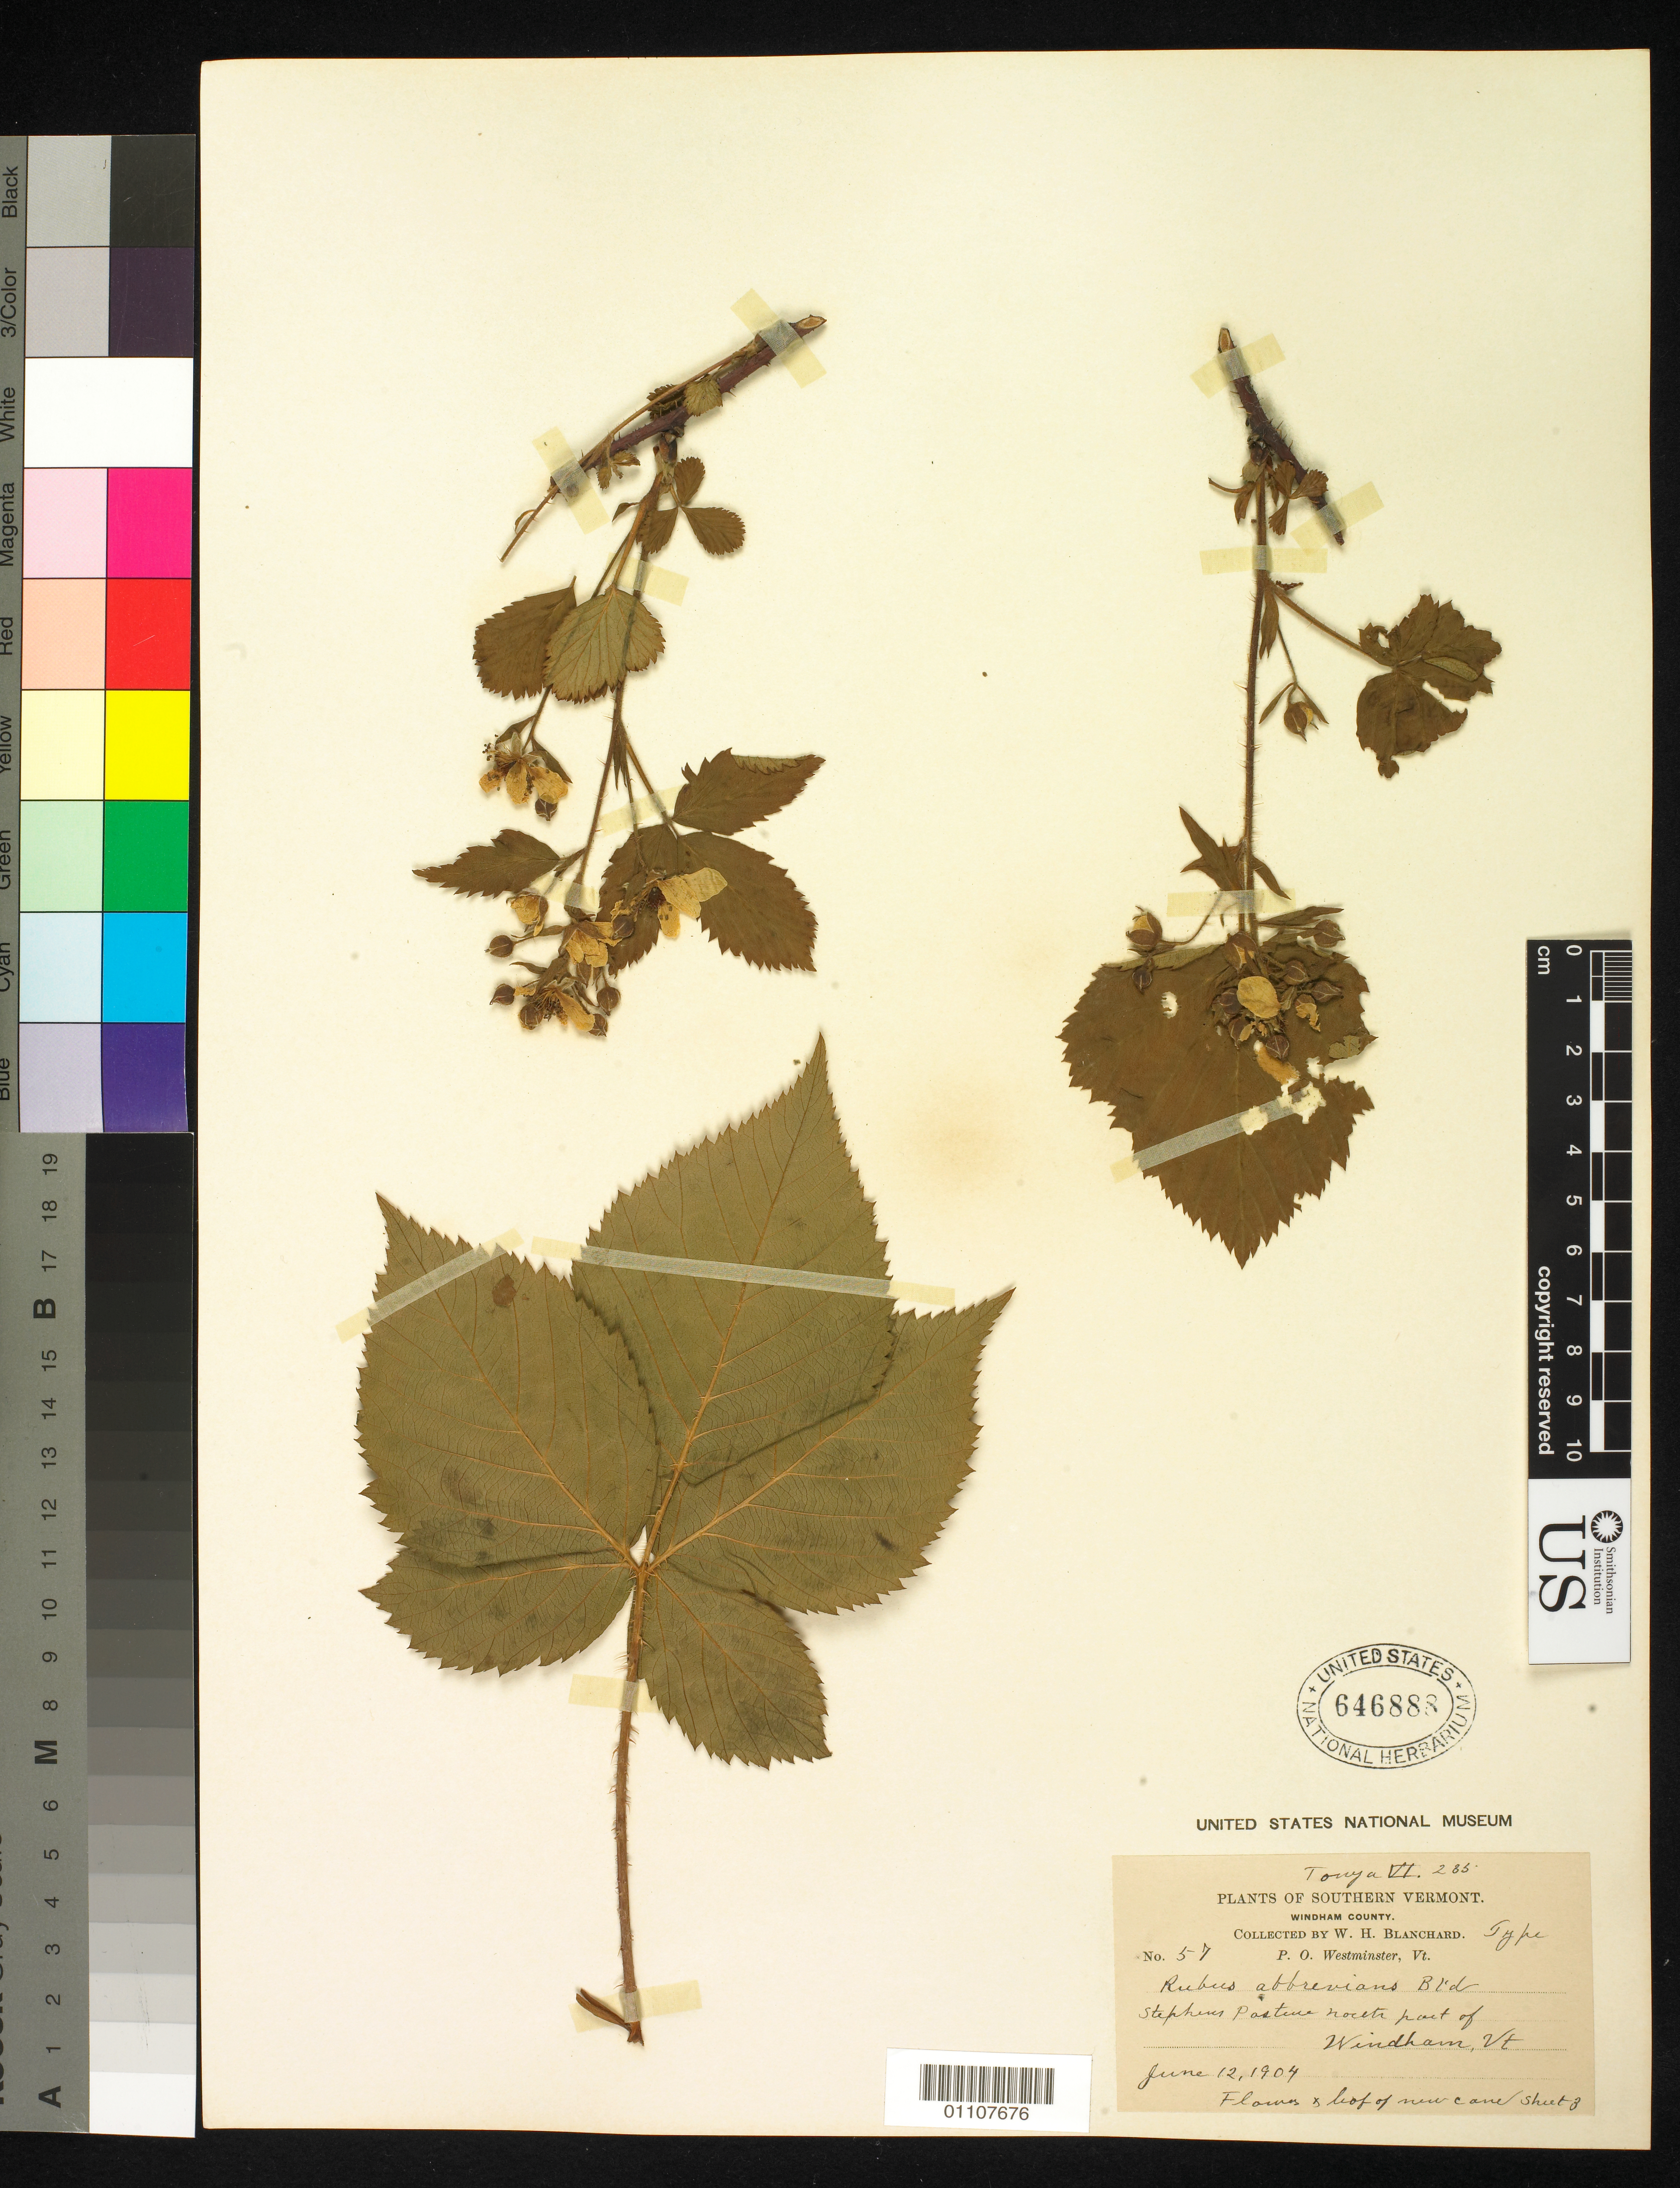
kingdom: Plantae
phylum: Tracheophyta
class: Magnoliopsida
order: Rosales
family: Rosaceae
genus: Rubus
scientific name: Rubus abbrevians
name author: Blanch.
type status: Syntype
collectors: W. H. Blanchard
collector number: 57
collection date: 1904-06-12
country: United States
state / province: Vermont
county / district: Windham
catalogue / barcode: US 646888